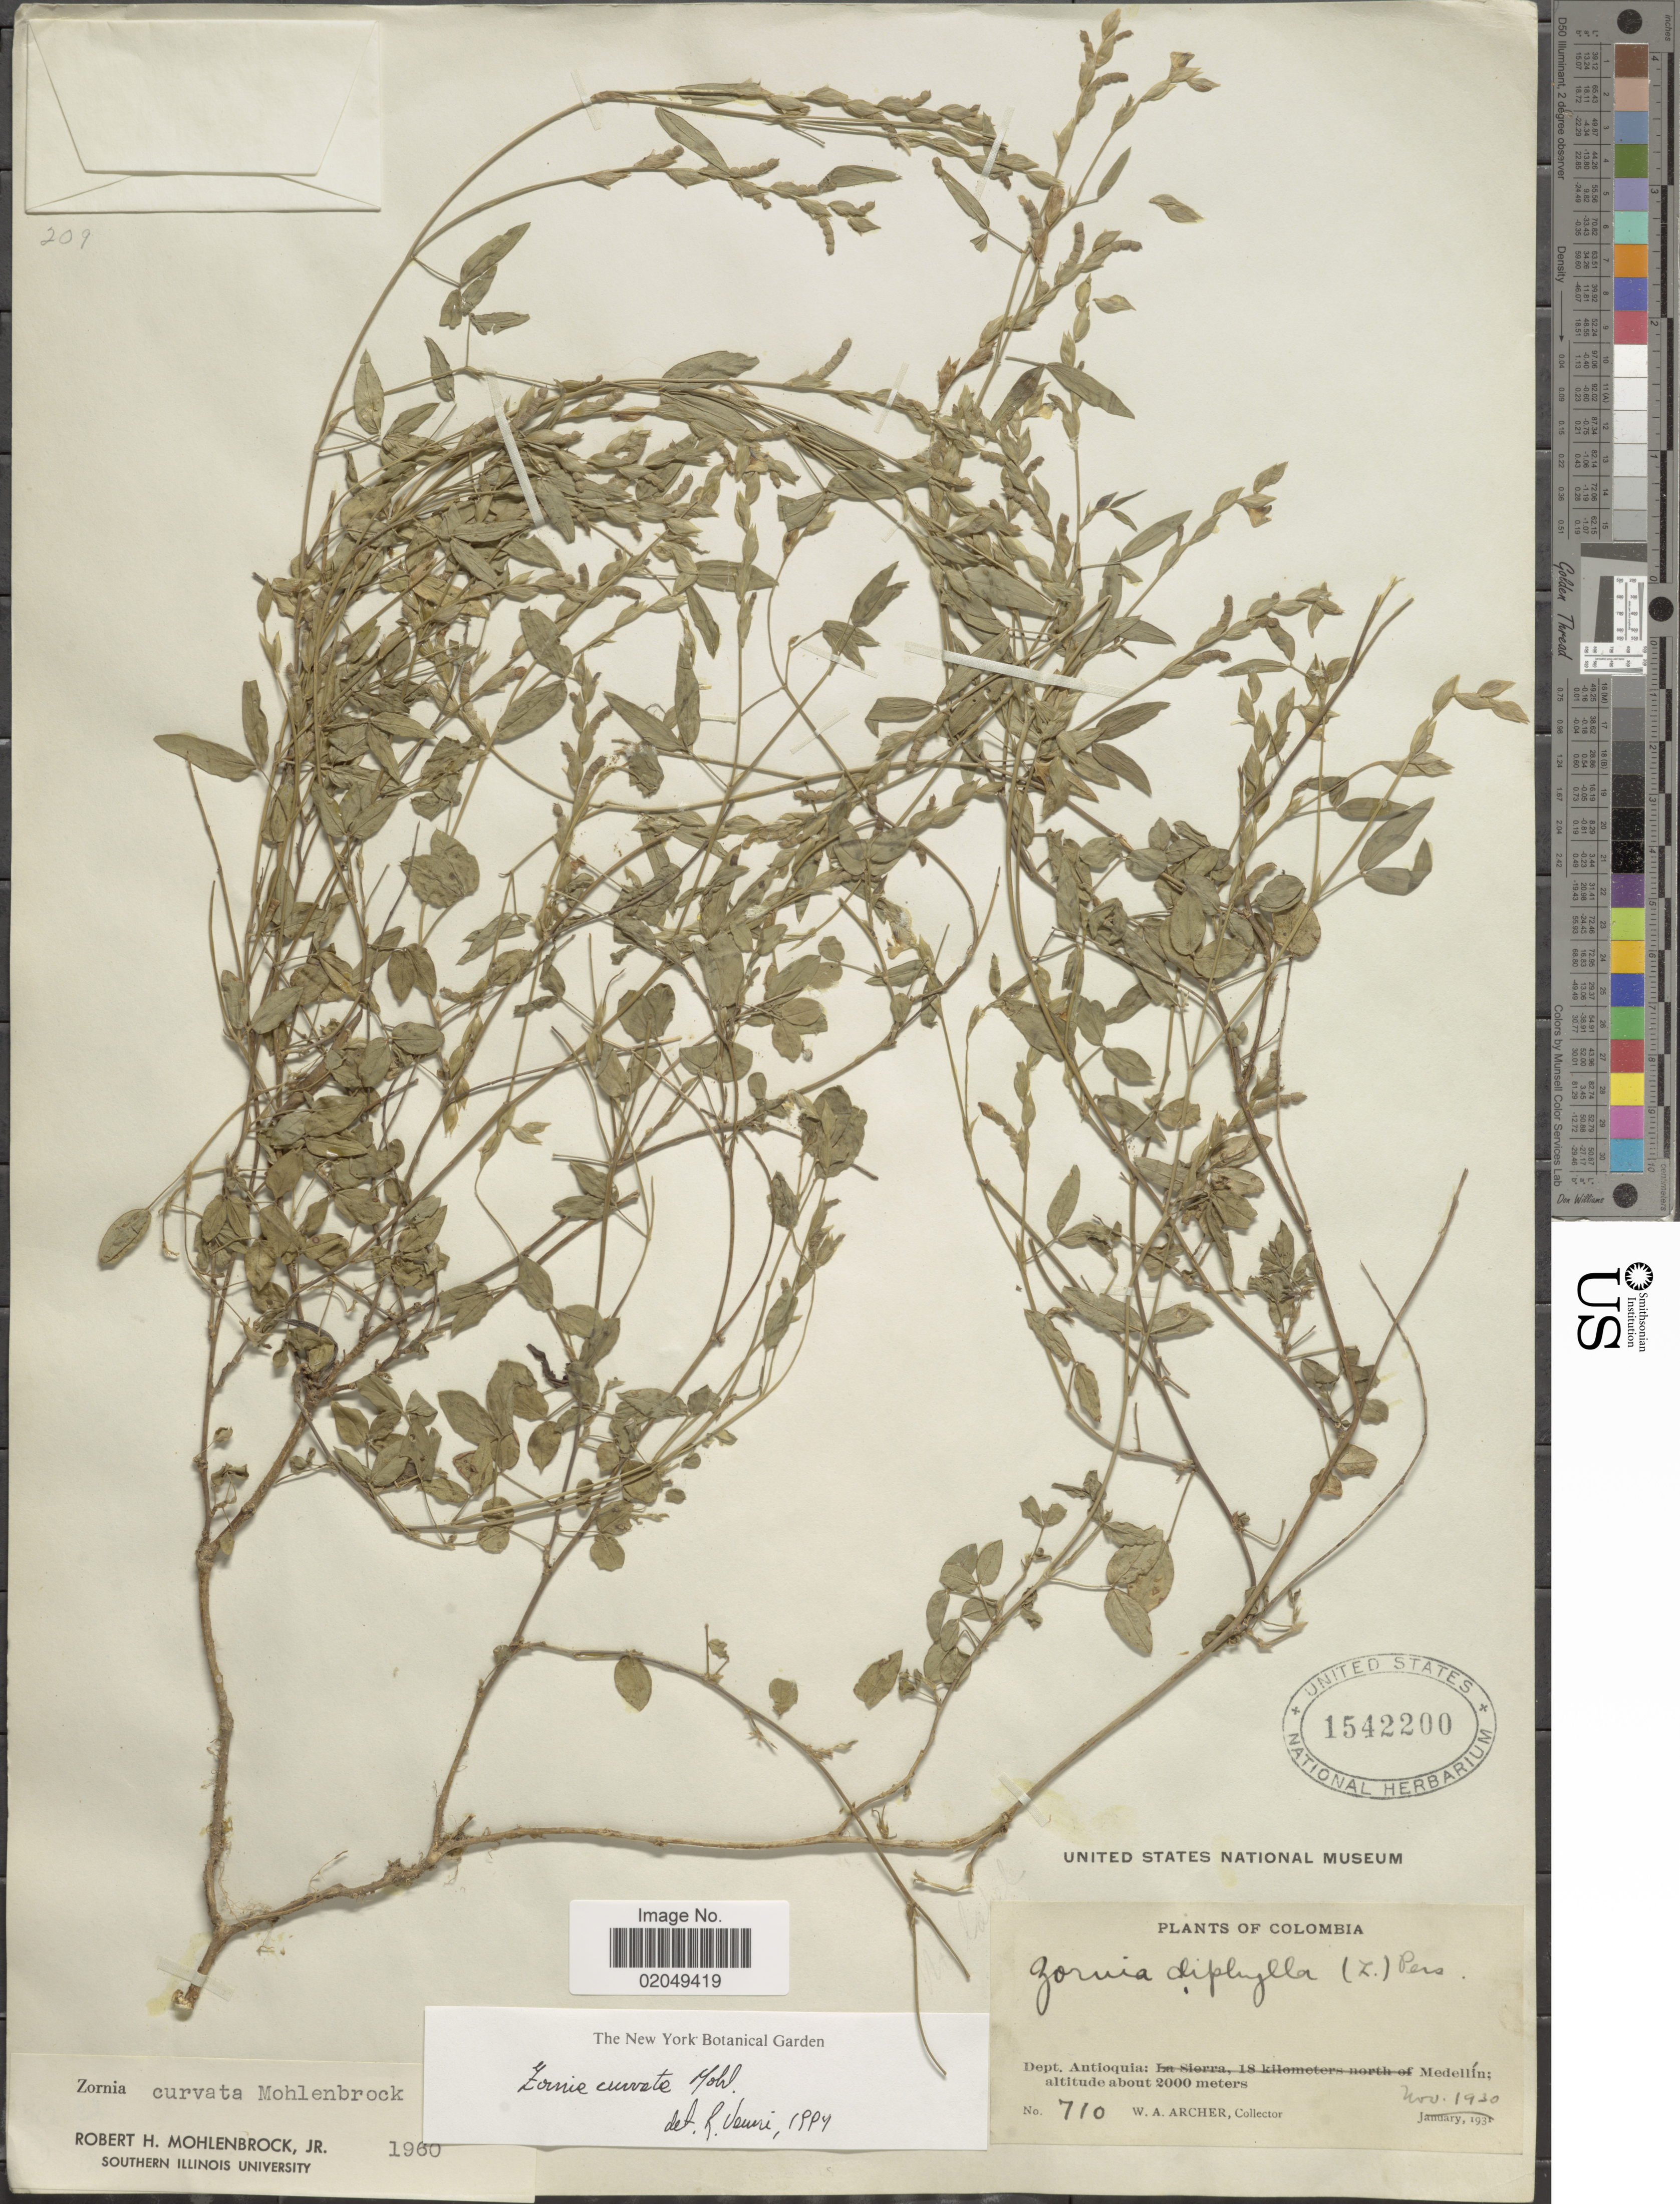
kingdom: Plantae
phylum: Tracheophyta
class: Magnoliopsida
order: Fabales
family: Fabaceae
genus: Zornia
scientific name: Zornia curvata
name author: Mohlenbr.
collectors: W. A. Archer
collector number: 710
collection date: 1920-11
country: Colombia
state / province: Antioquia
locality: Medellin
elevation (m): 2000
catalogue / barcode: US 1542200